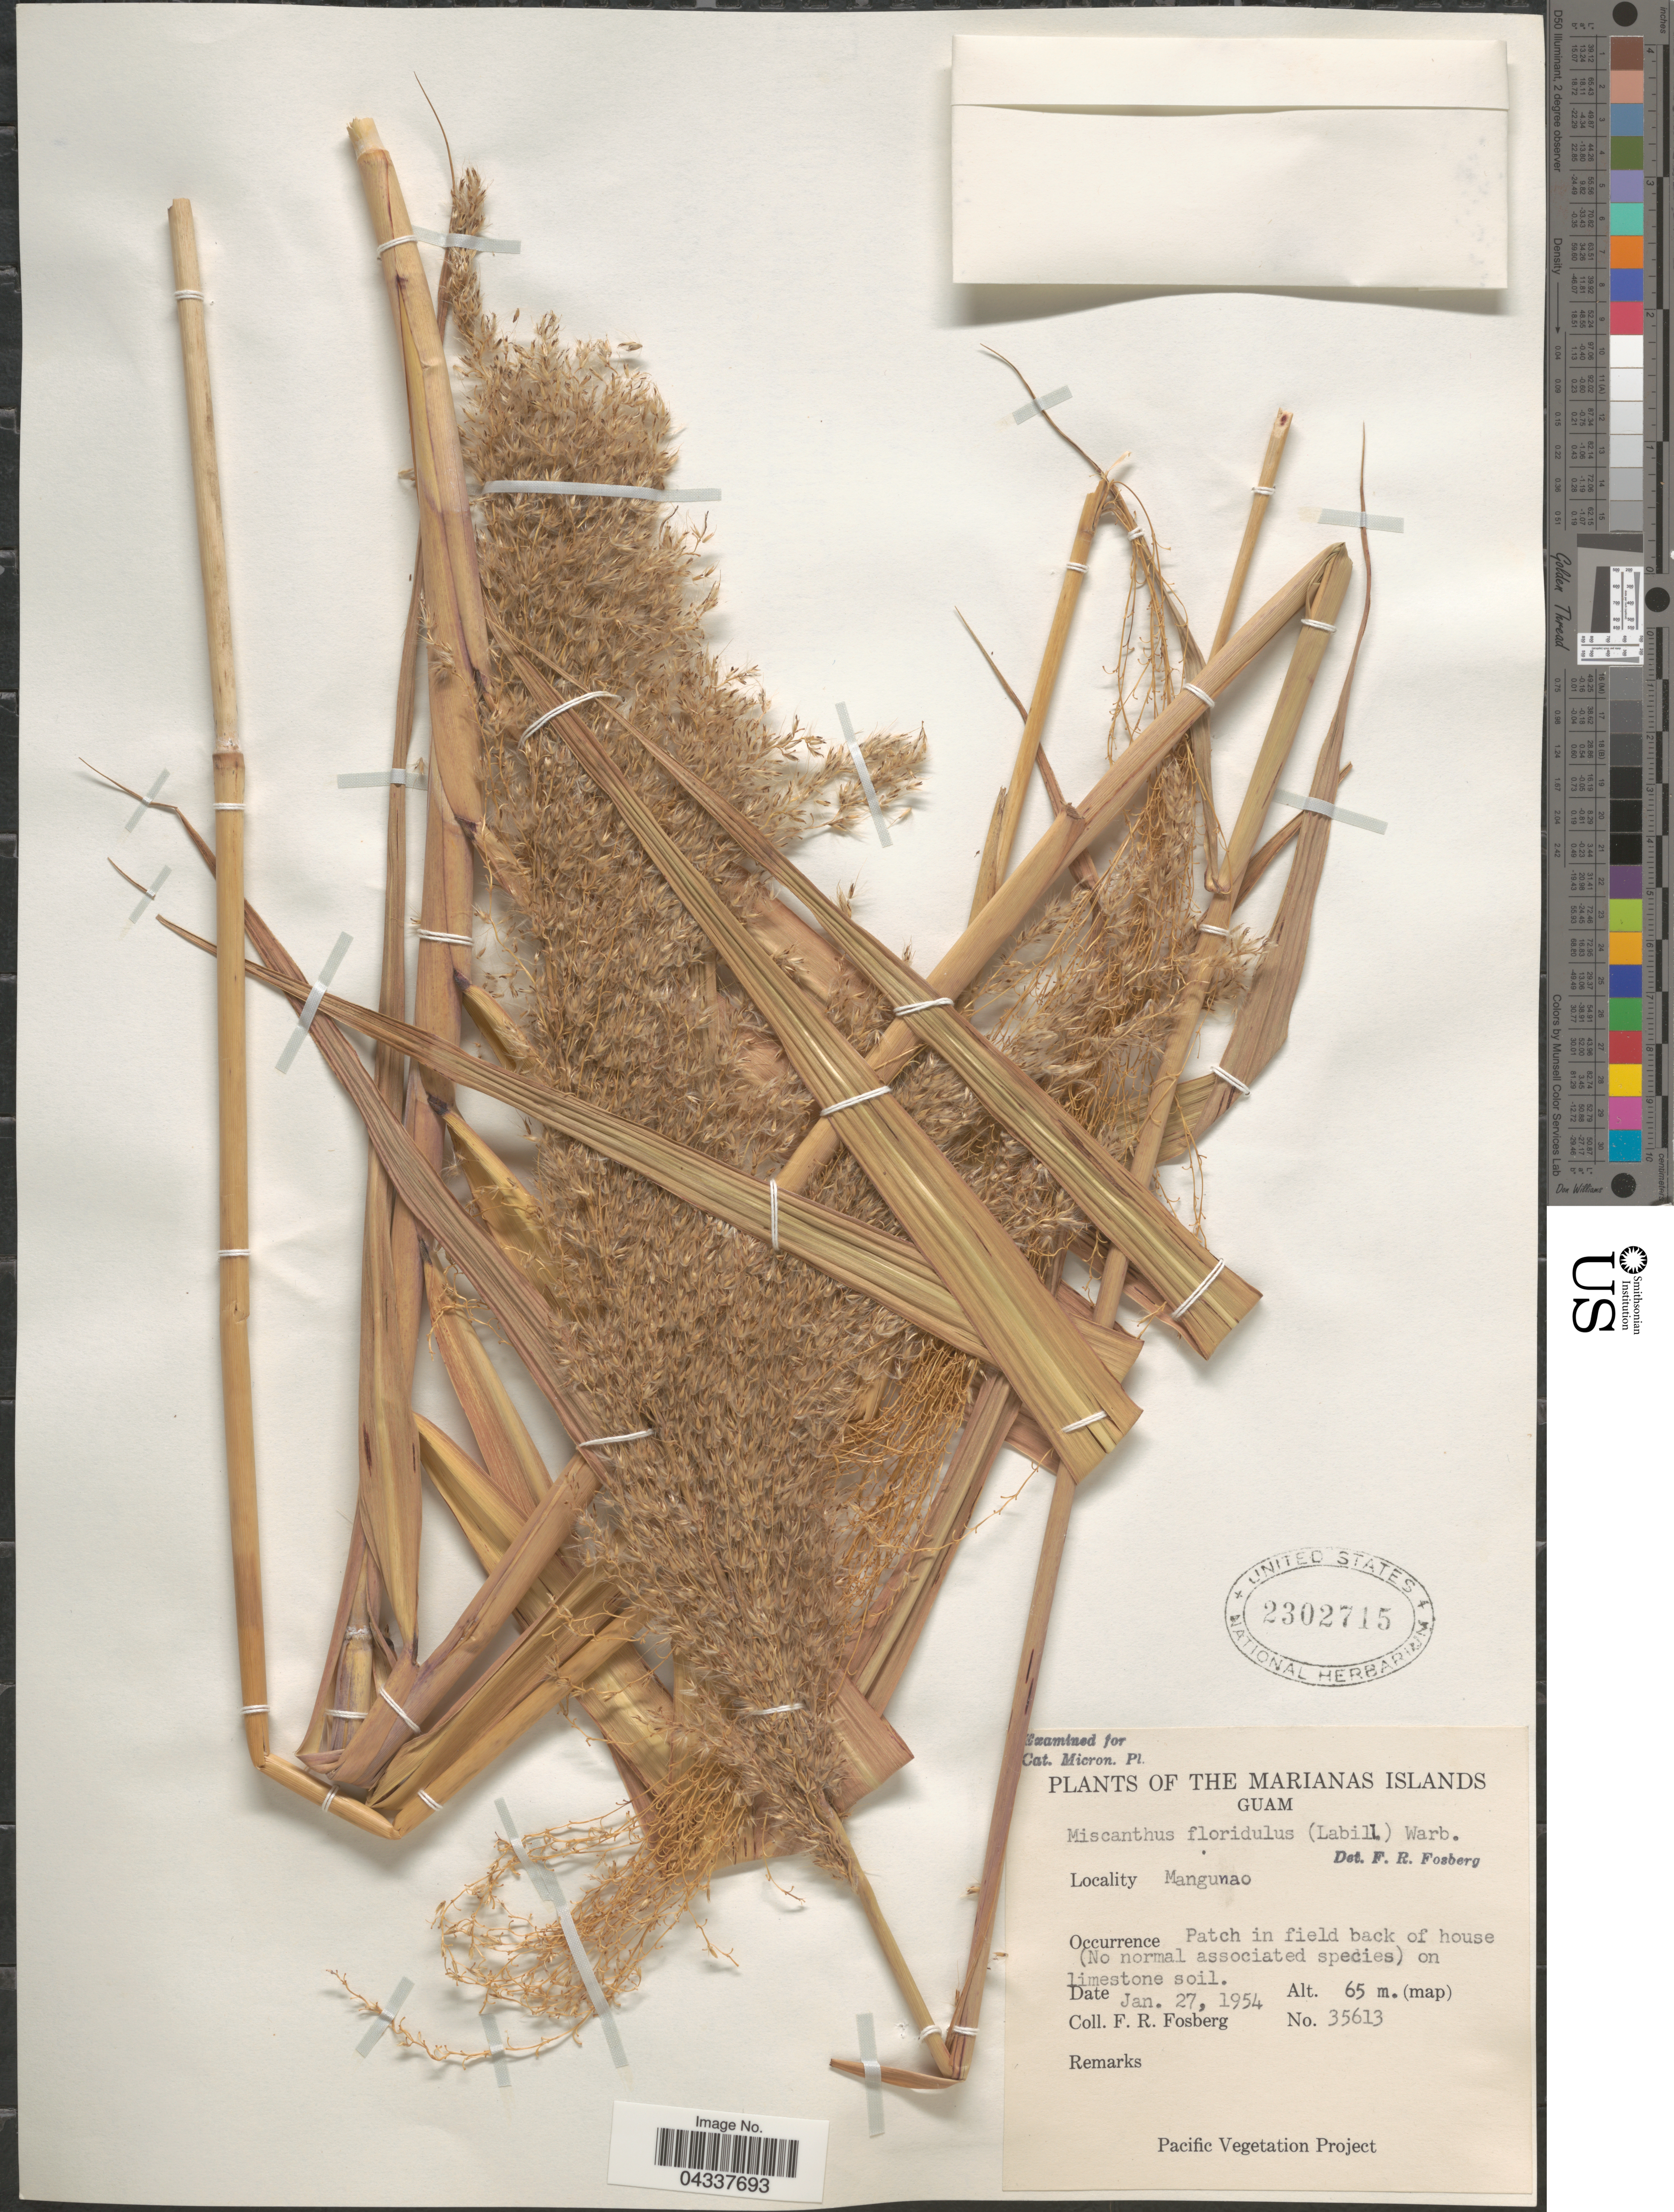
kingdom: Plantae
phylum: Tracheophyta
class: Liliopsida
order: Poales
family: Poaceae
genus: Miscanthus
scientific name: Miscanthus floridulus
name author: (Labill.) Warb.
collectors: F. R. Fosberg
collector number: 35613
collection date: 1954-01-27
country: Guam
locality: Marianas Islands. Mangunao.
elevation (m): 65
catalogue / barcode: US 2302715